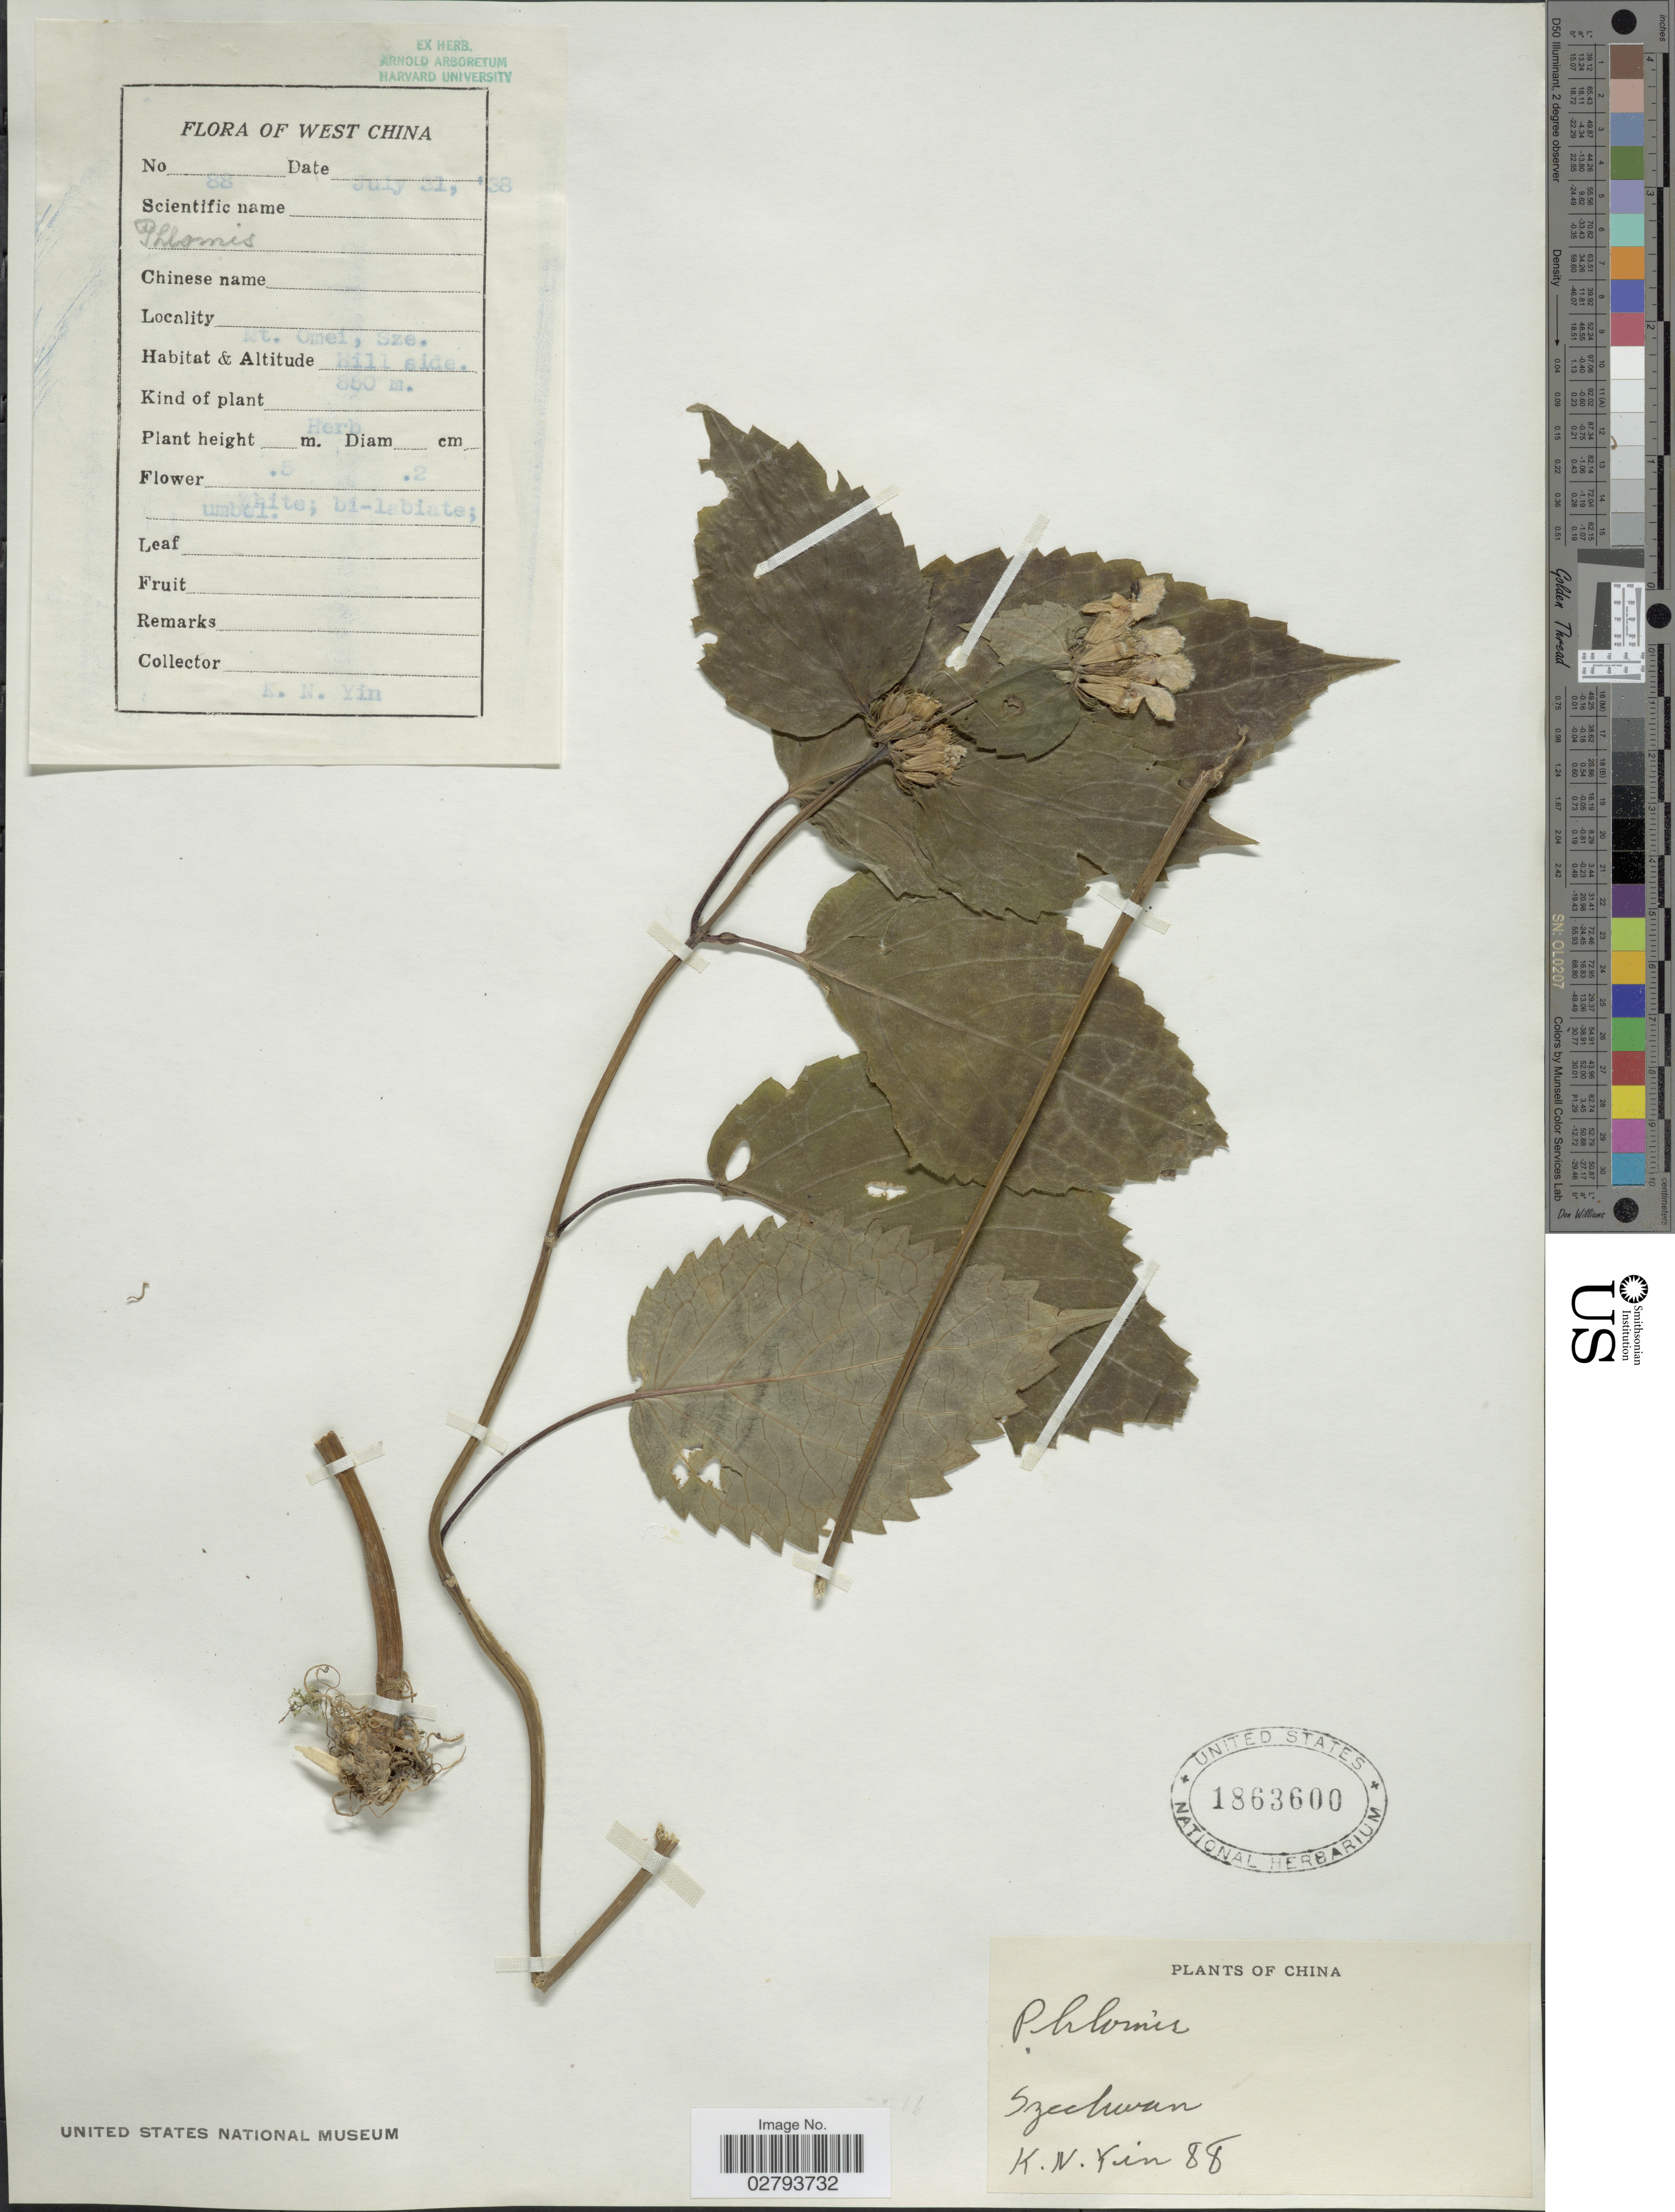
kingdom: Plantae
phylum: Tracheophyta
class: Magnoliopsida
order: Lamiales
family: Lamiaceae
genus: Phlomis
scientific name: Phlomis sp.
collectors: K. Yin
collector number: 88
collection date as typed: Transcribed d/m/y: 31/7/38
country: China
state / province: Sichuan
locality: Szechwan, West China, Mt. O mei, Sze.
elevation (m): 850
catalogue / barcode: US 1863600